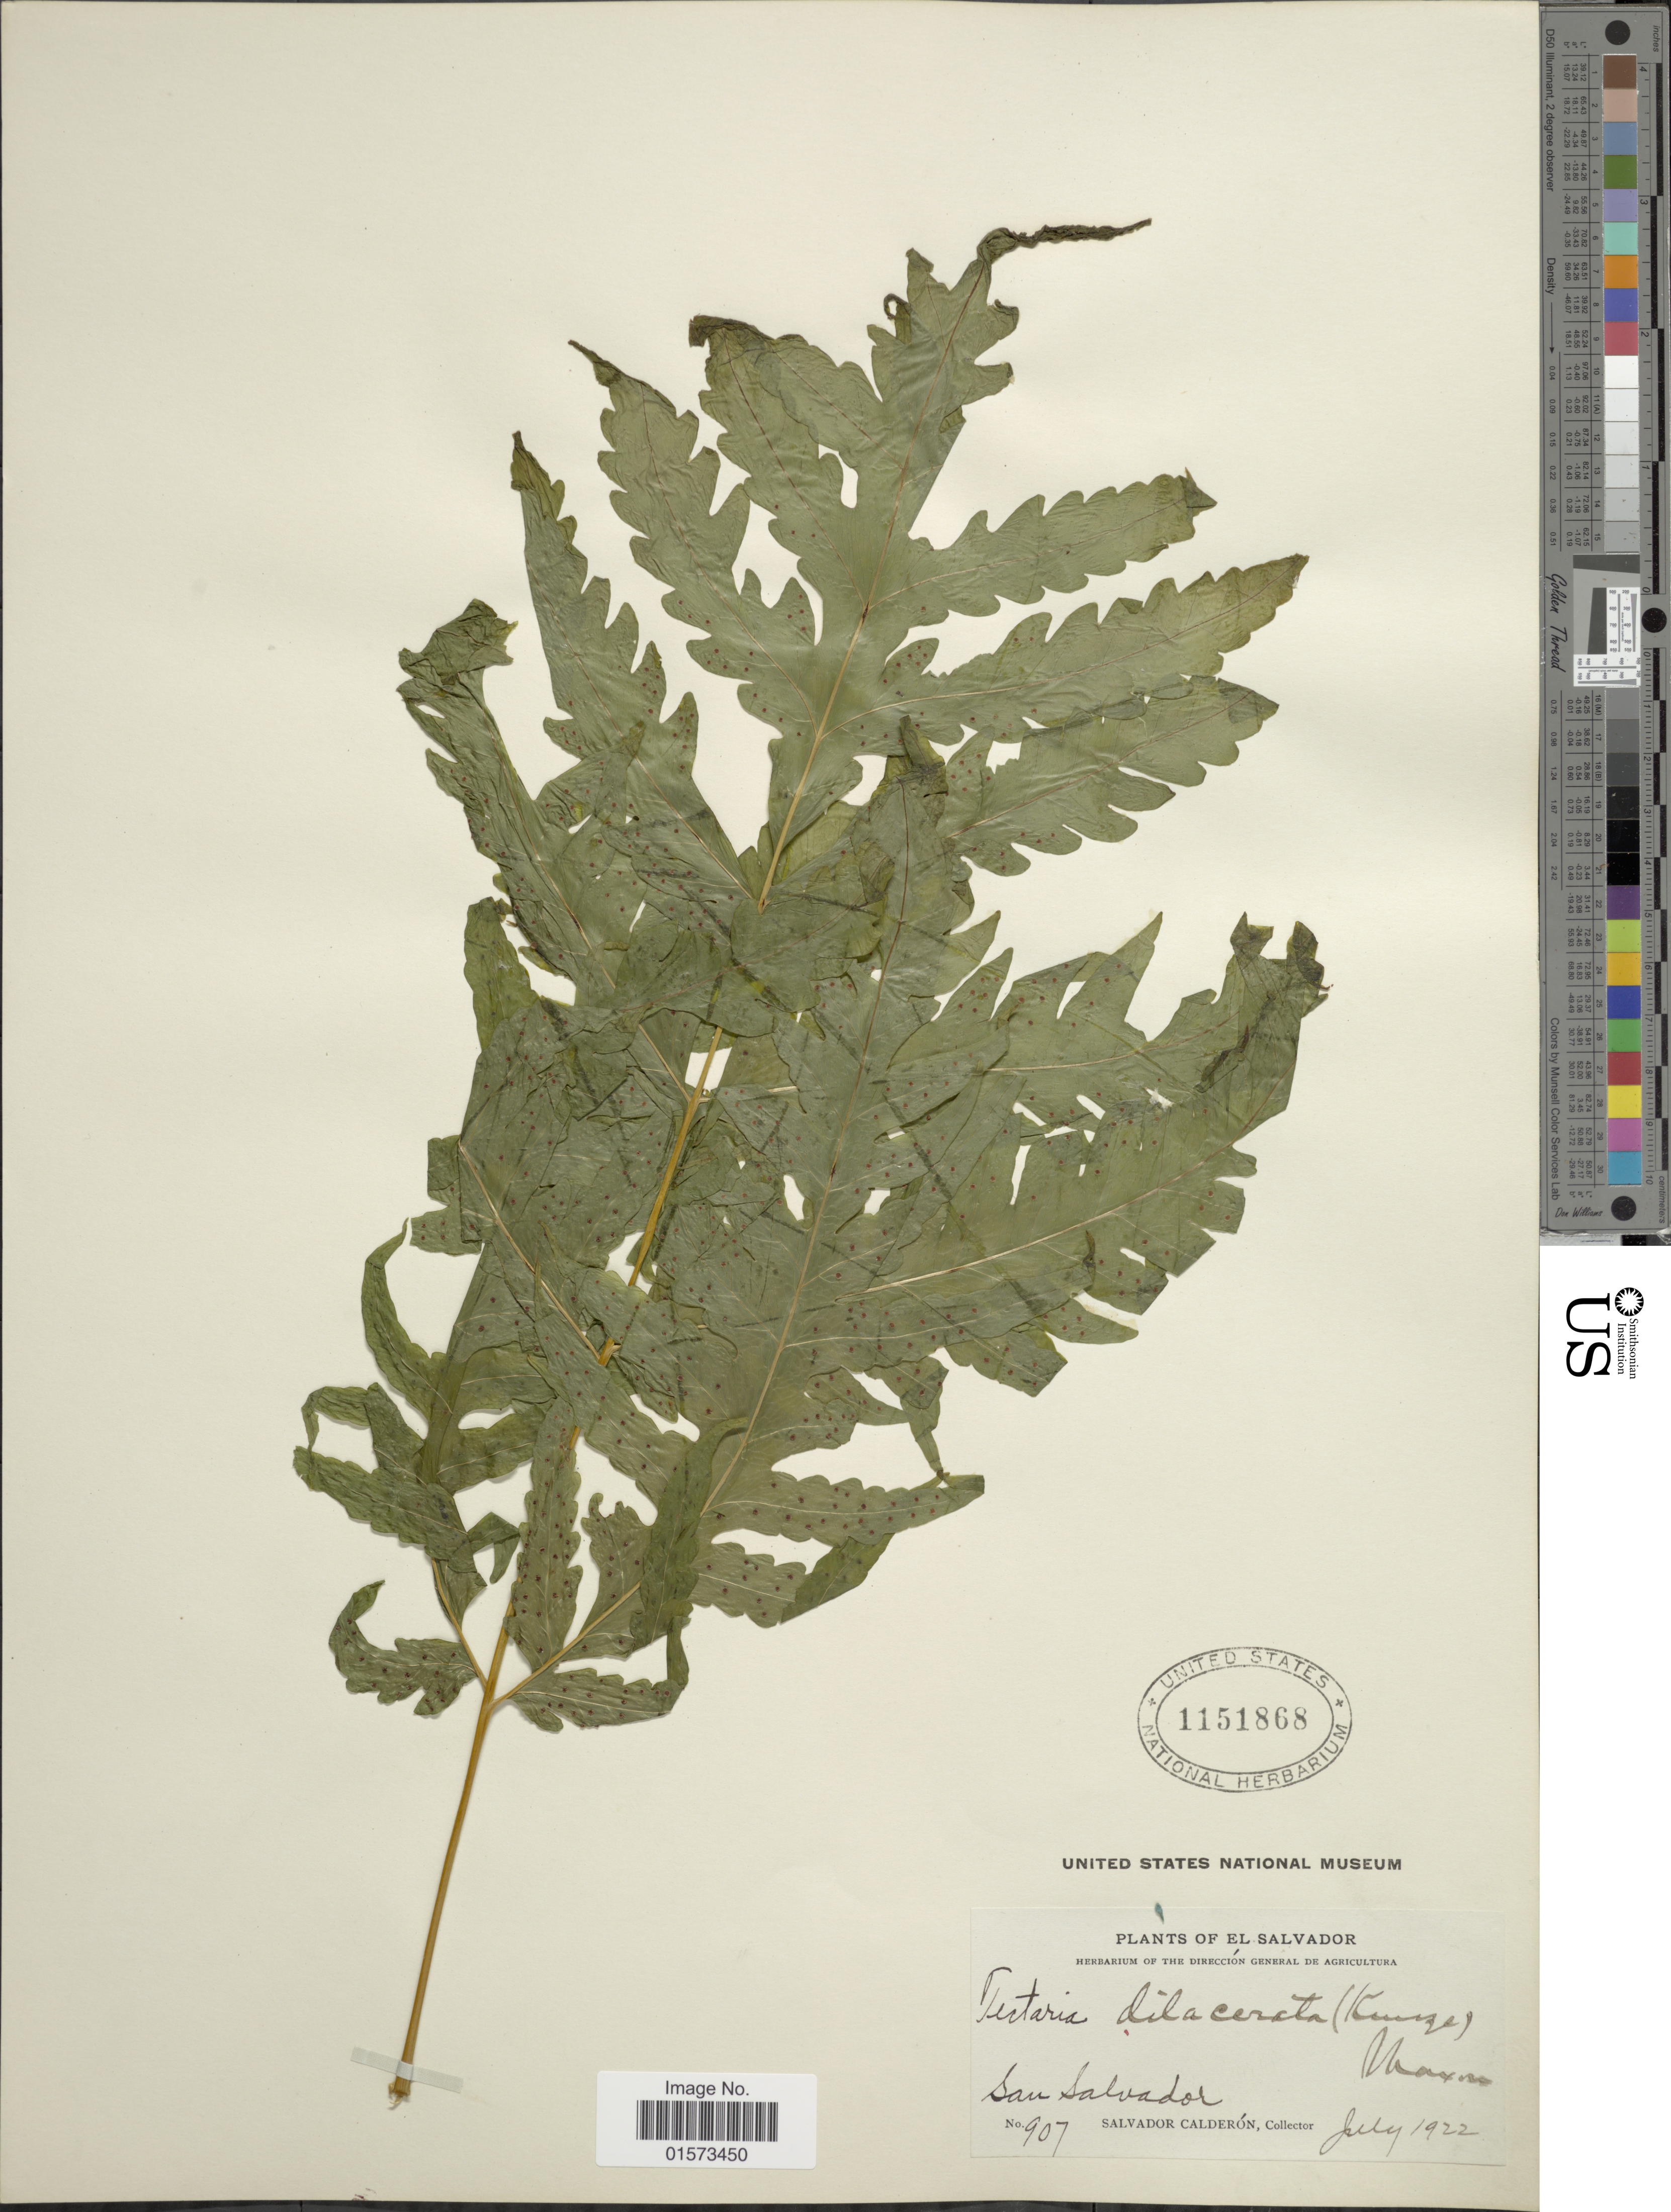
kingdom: Plantae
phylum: Tracheophyta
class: Polypodiopsida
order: Polypodiales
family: Tectariaceae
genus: Tectaria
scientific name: Tectaria mexicana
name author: (Fée) C.V. Morton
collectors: S. Calderón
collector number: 907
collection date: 1922-07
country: El Salvador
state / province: San Salvador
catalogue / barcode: US 1151868